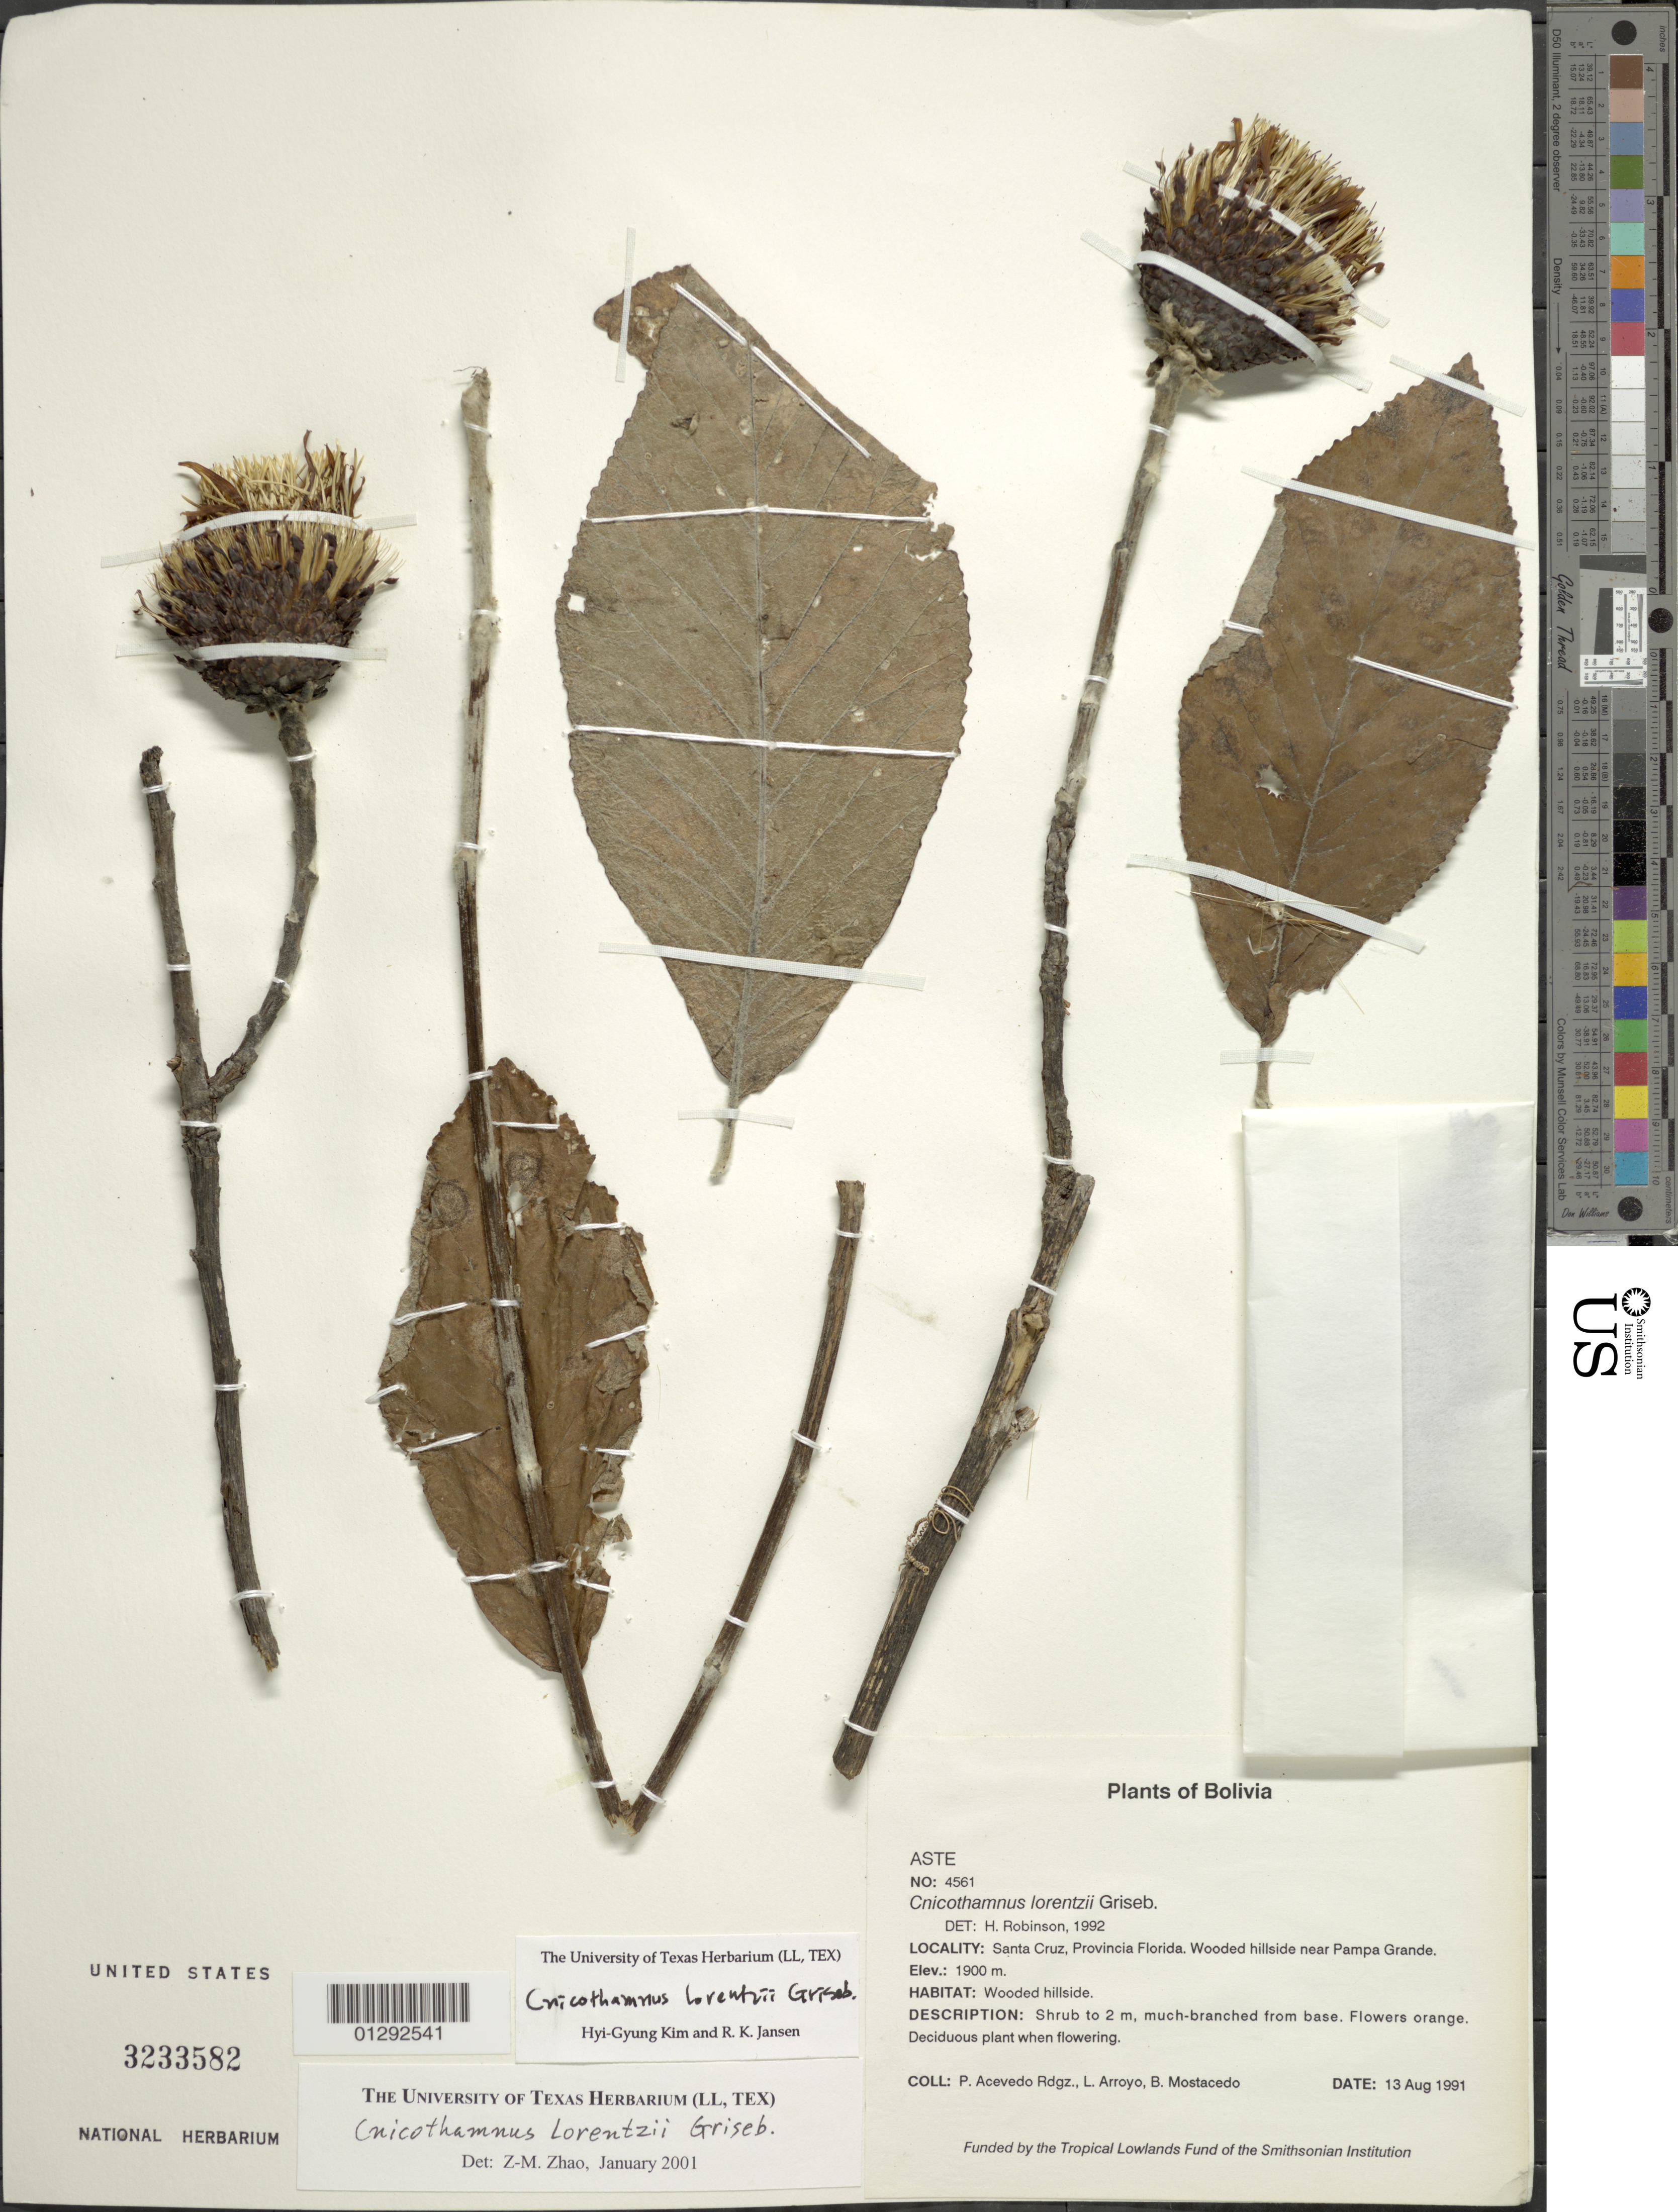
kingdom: Plantae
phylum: Tracheophyta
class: Magnoliopsida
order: Asterales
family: Asteraceae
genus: Cnicothamnus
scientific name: Cnicothamnus lorentzii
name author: Griseb.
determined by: Zhao, Z. M.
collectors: P. Acevedo-Rodr., L. Arroyo & B. Mostacedo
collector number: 4561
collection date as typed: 13 Aug 1991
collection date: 1991-08-13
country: Bolivia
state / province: Santa Cruz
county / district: Florida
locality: Depart. Santa Cruz, Provincia Florida. Road along oil pipeline; 5.6 km from Pampa Grande, Altos de Mairana.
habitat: wooded hillside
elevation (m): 2060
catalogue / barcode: US 3233582